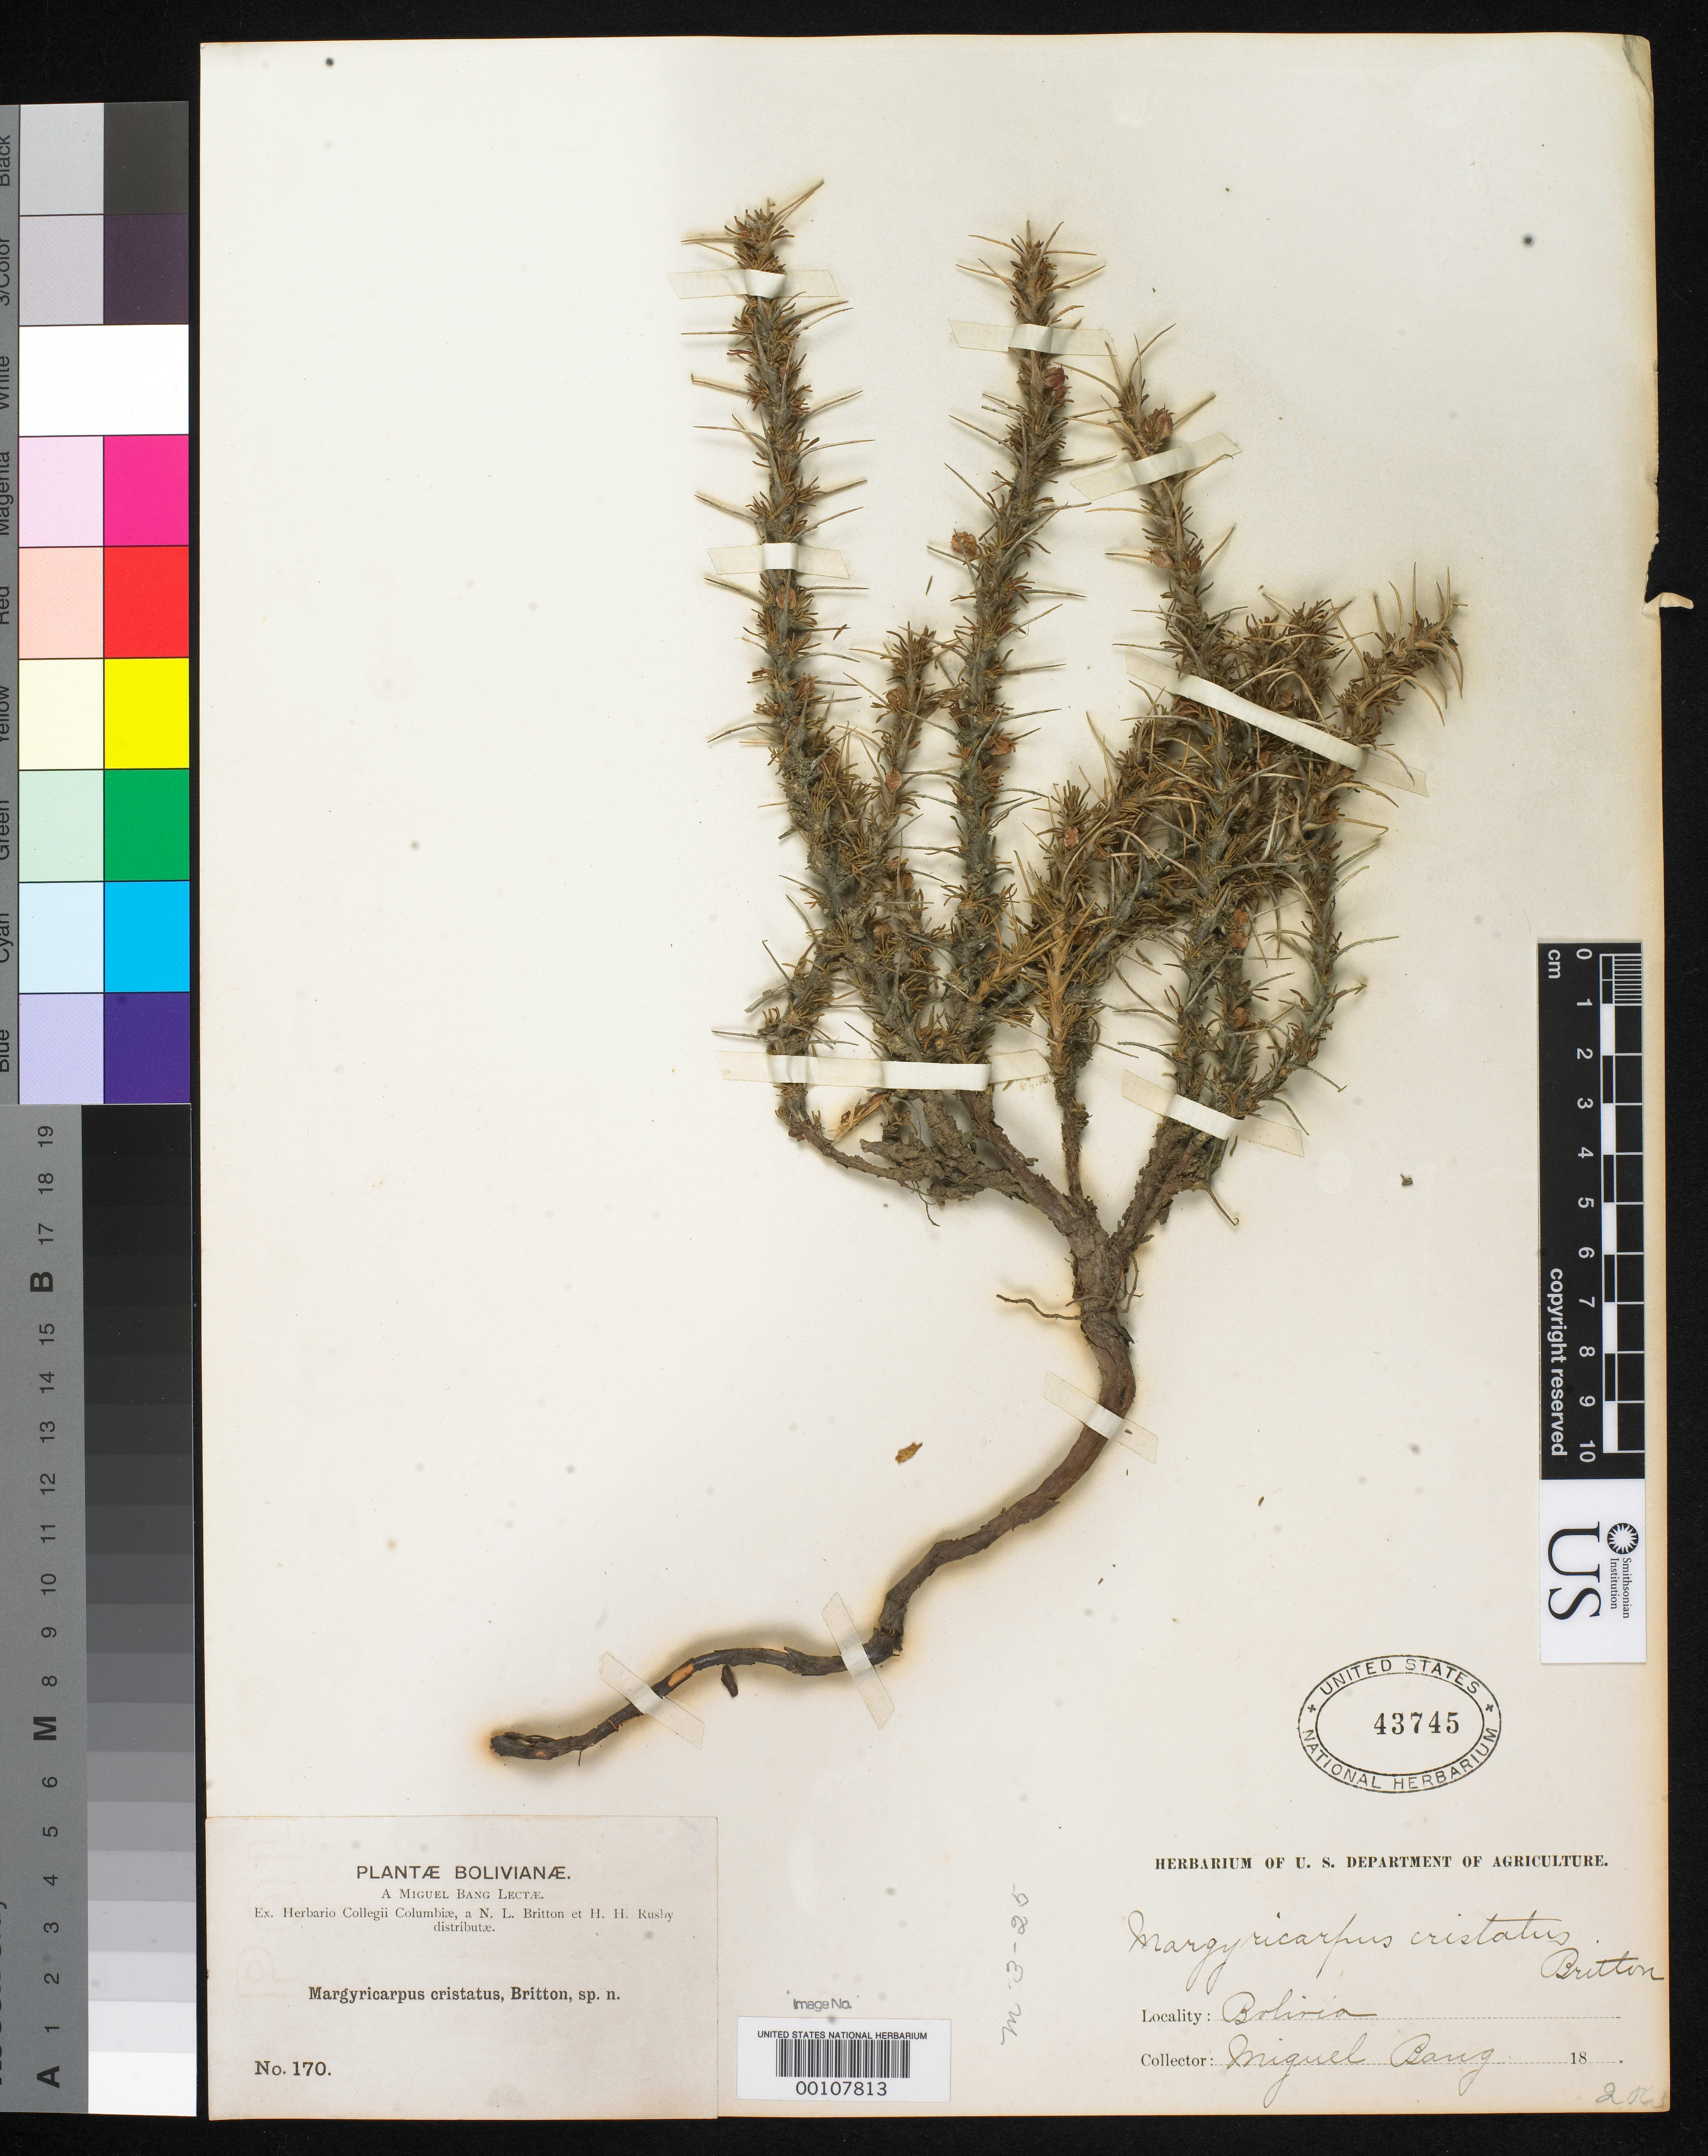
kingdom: Plantae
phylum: Tracheophyta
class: Magnoliopsida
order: Rosales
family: Rosaceae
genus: Margyricarpus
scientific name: Margyricarpus cristatus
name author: Britton ex Rusby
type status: Isotype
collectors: M. Bang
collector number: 170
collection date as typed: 1890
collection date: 1890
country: Bolivia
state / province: La Paz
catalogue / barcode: US 43745